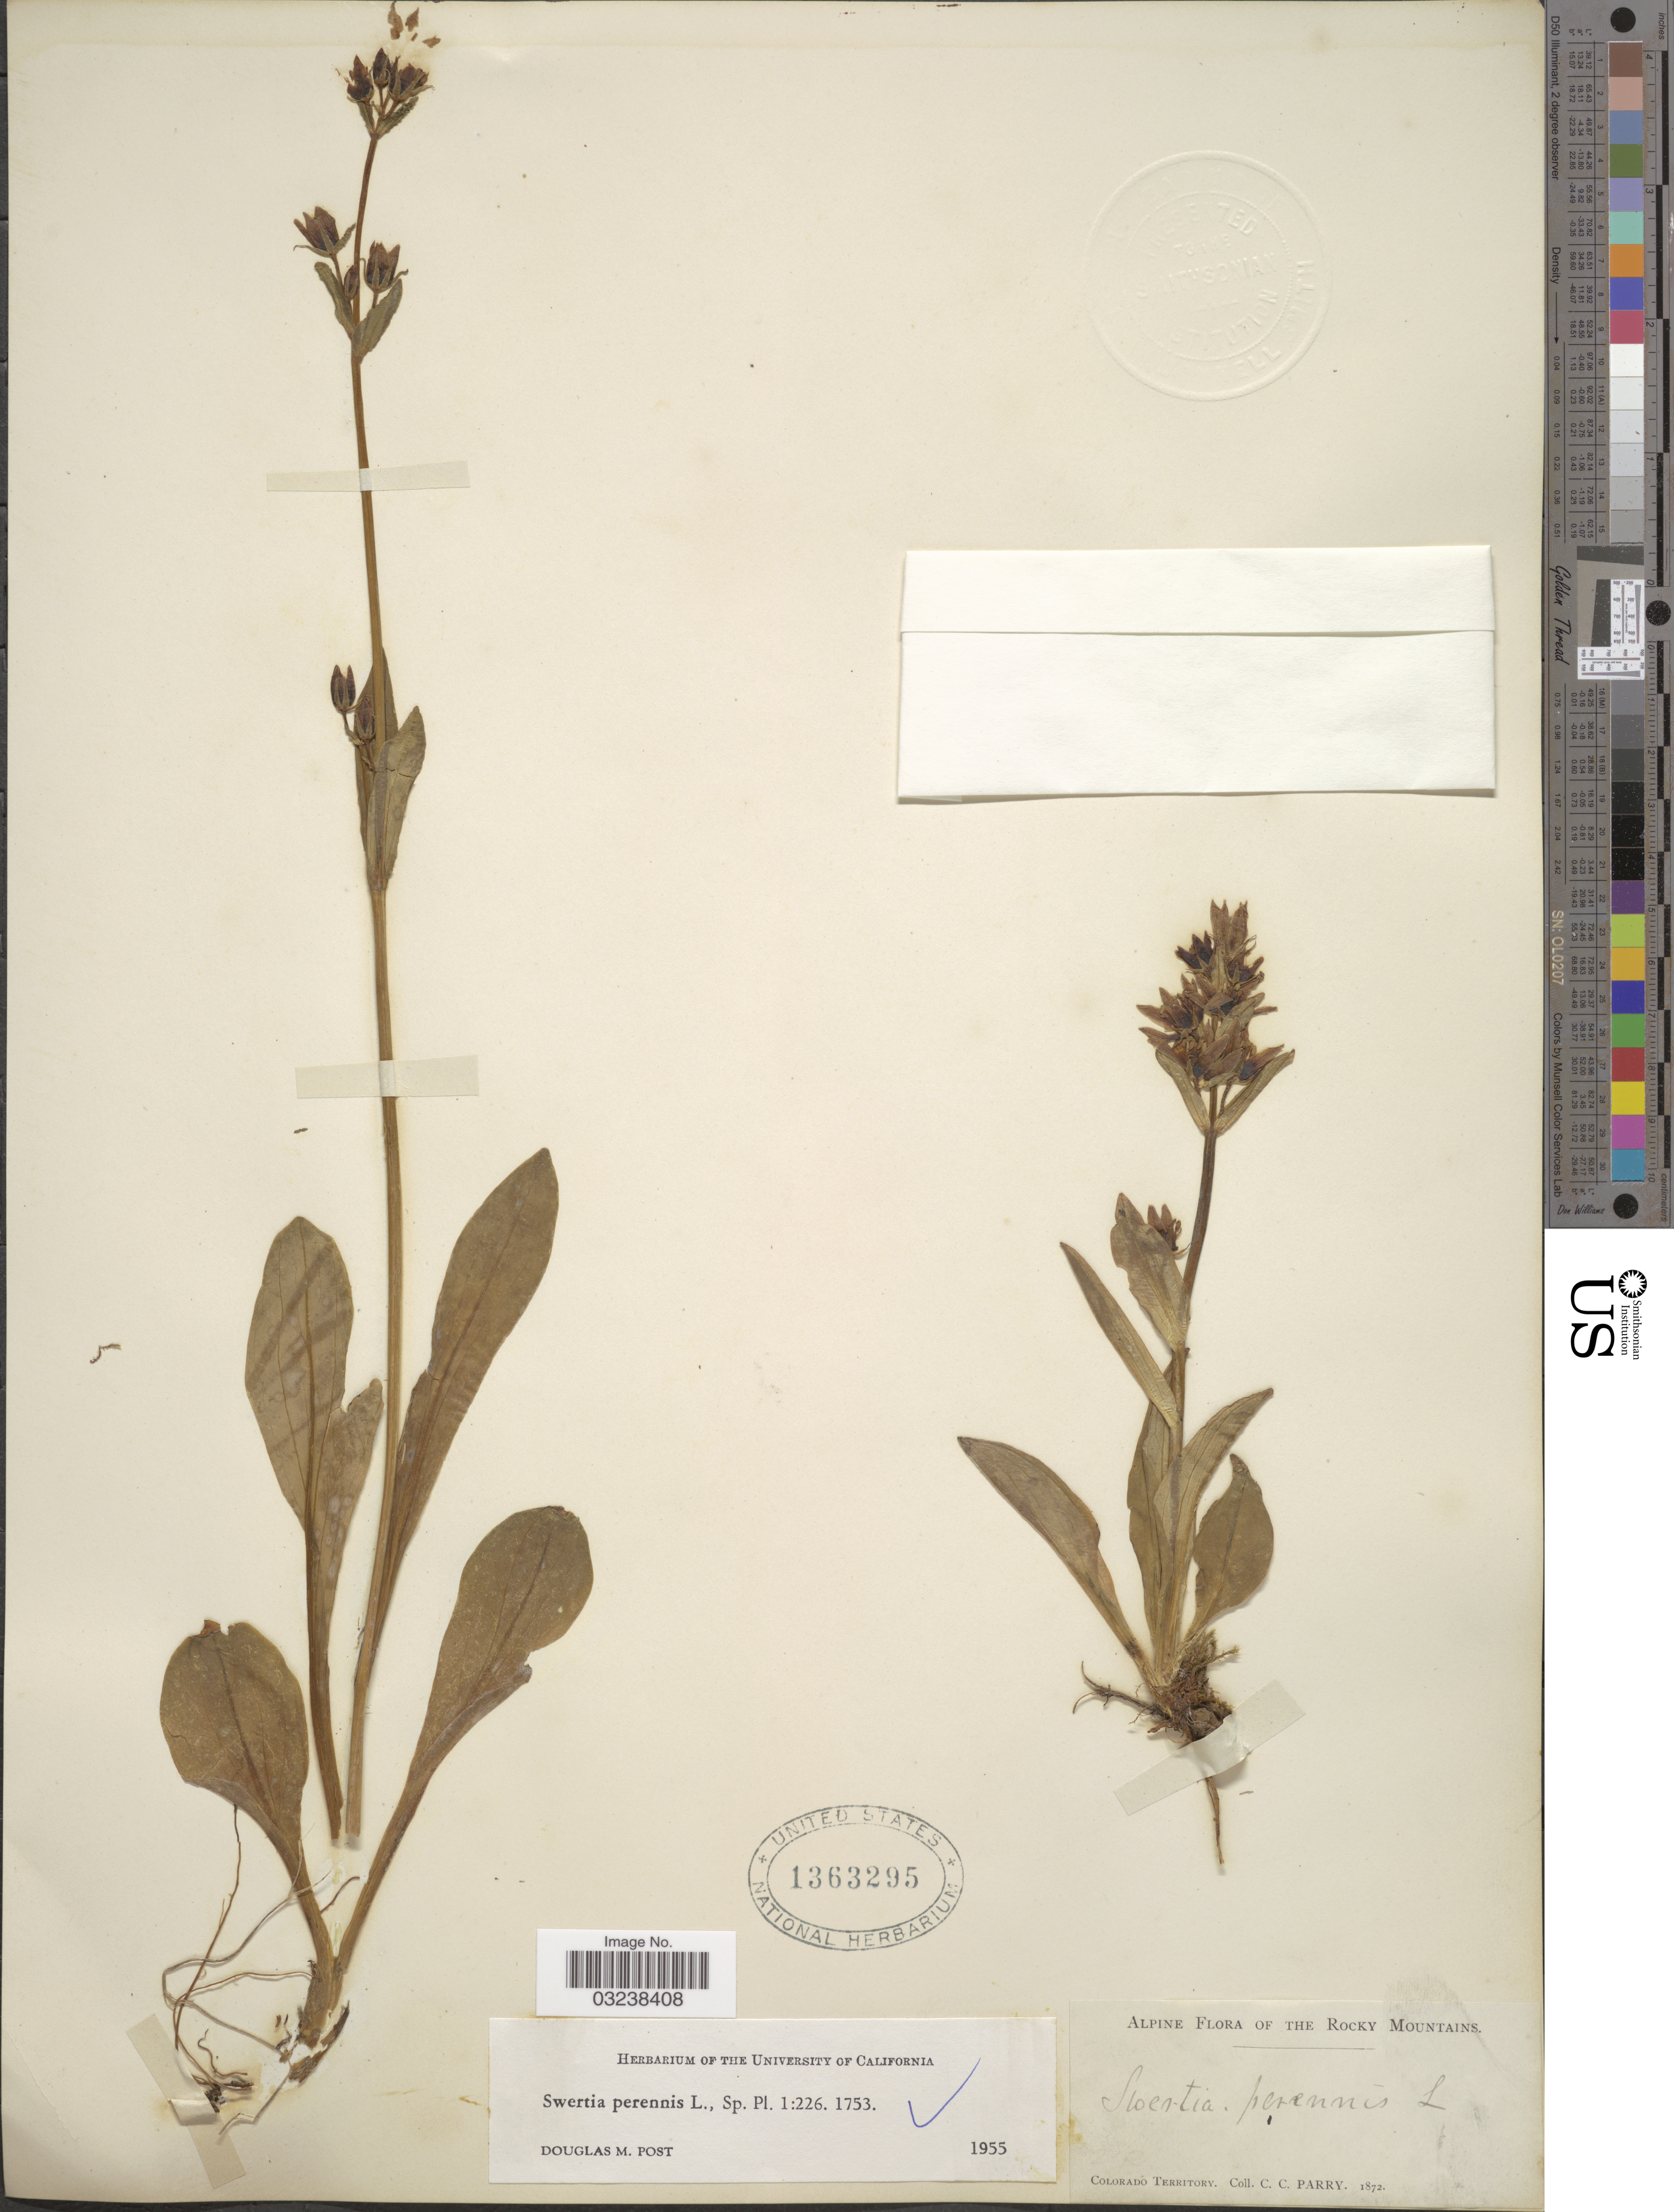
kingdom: Plantae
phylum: Tracheophyta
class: Magnoliopsida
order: Gentianales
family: Gentianaceae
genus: Swertia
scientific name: Swertia perennis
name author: L.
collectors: C. C. Parry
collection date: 1872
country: United States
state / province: Colorado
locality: The Rocky Mountains. Colorado Territory.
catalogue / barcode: US 1363295